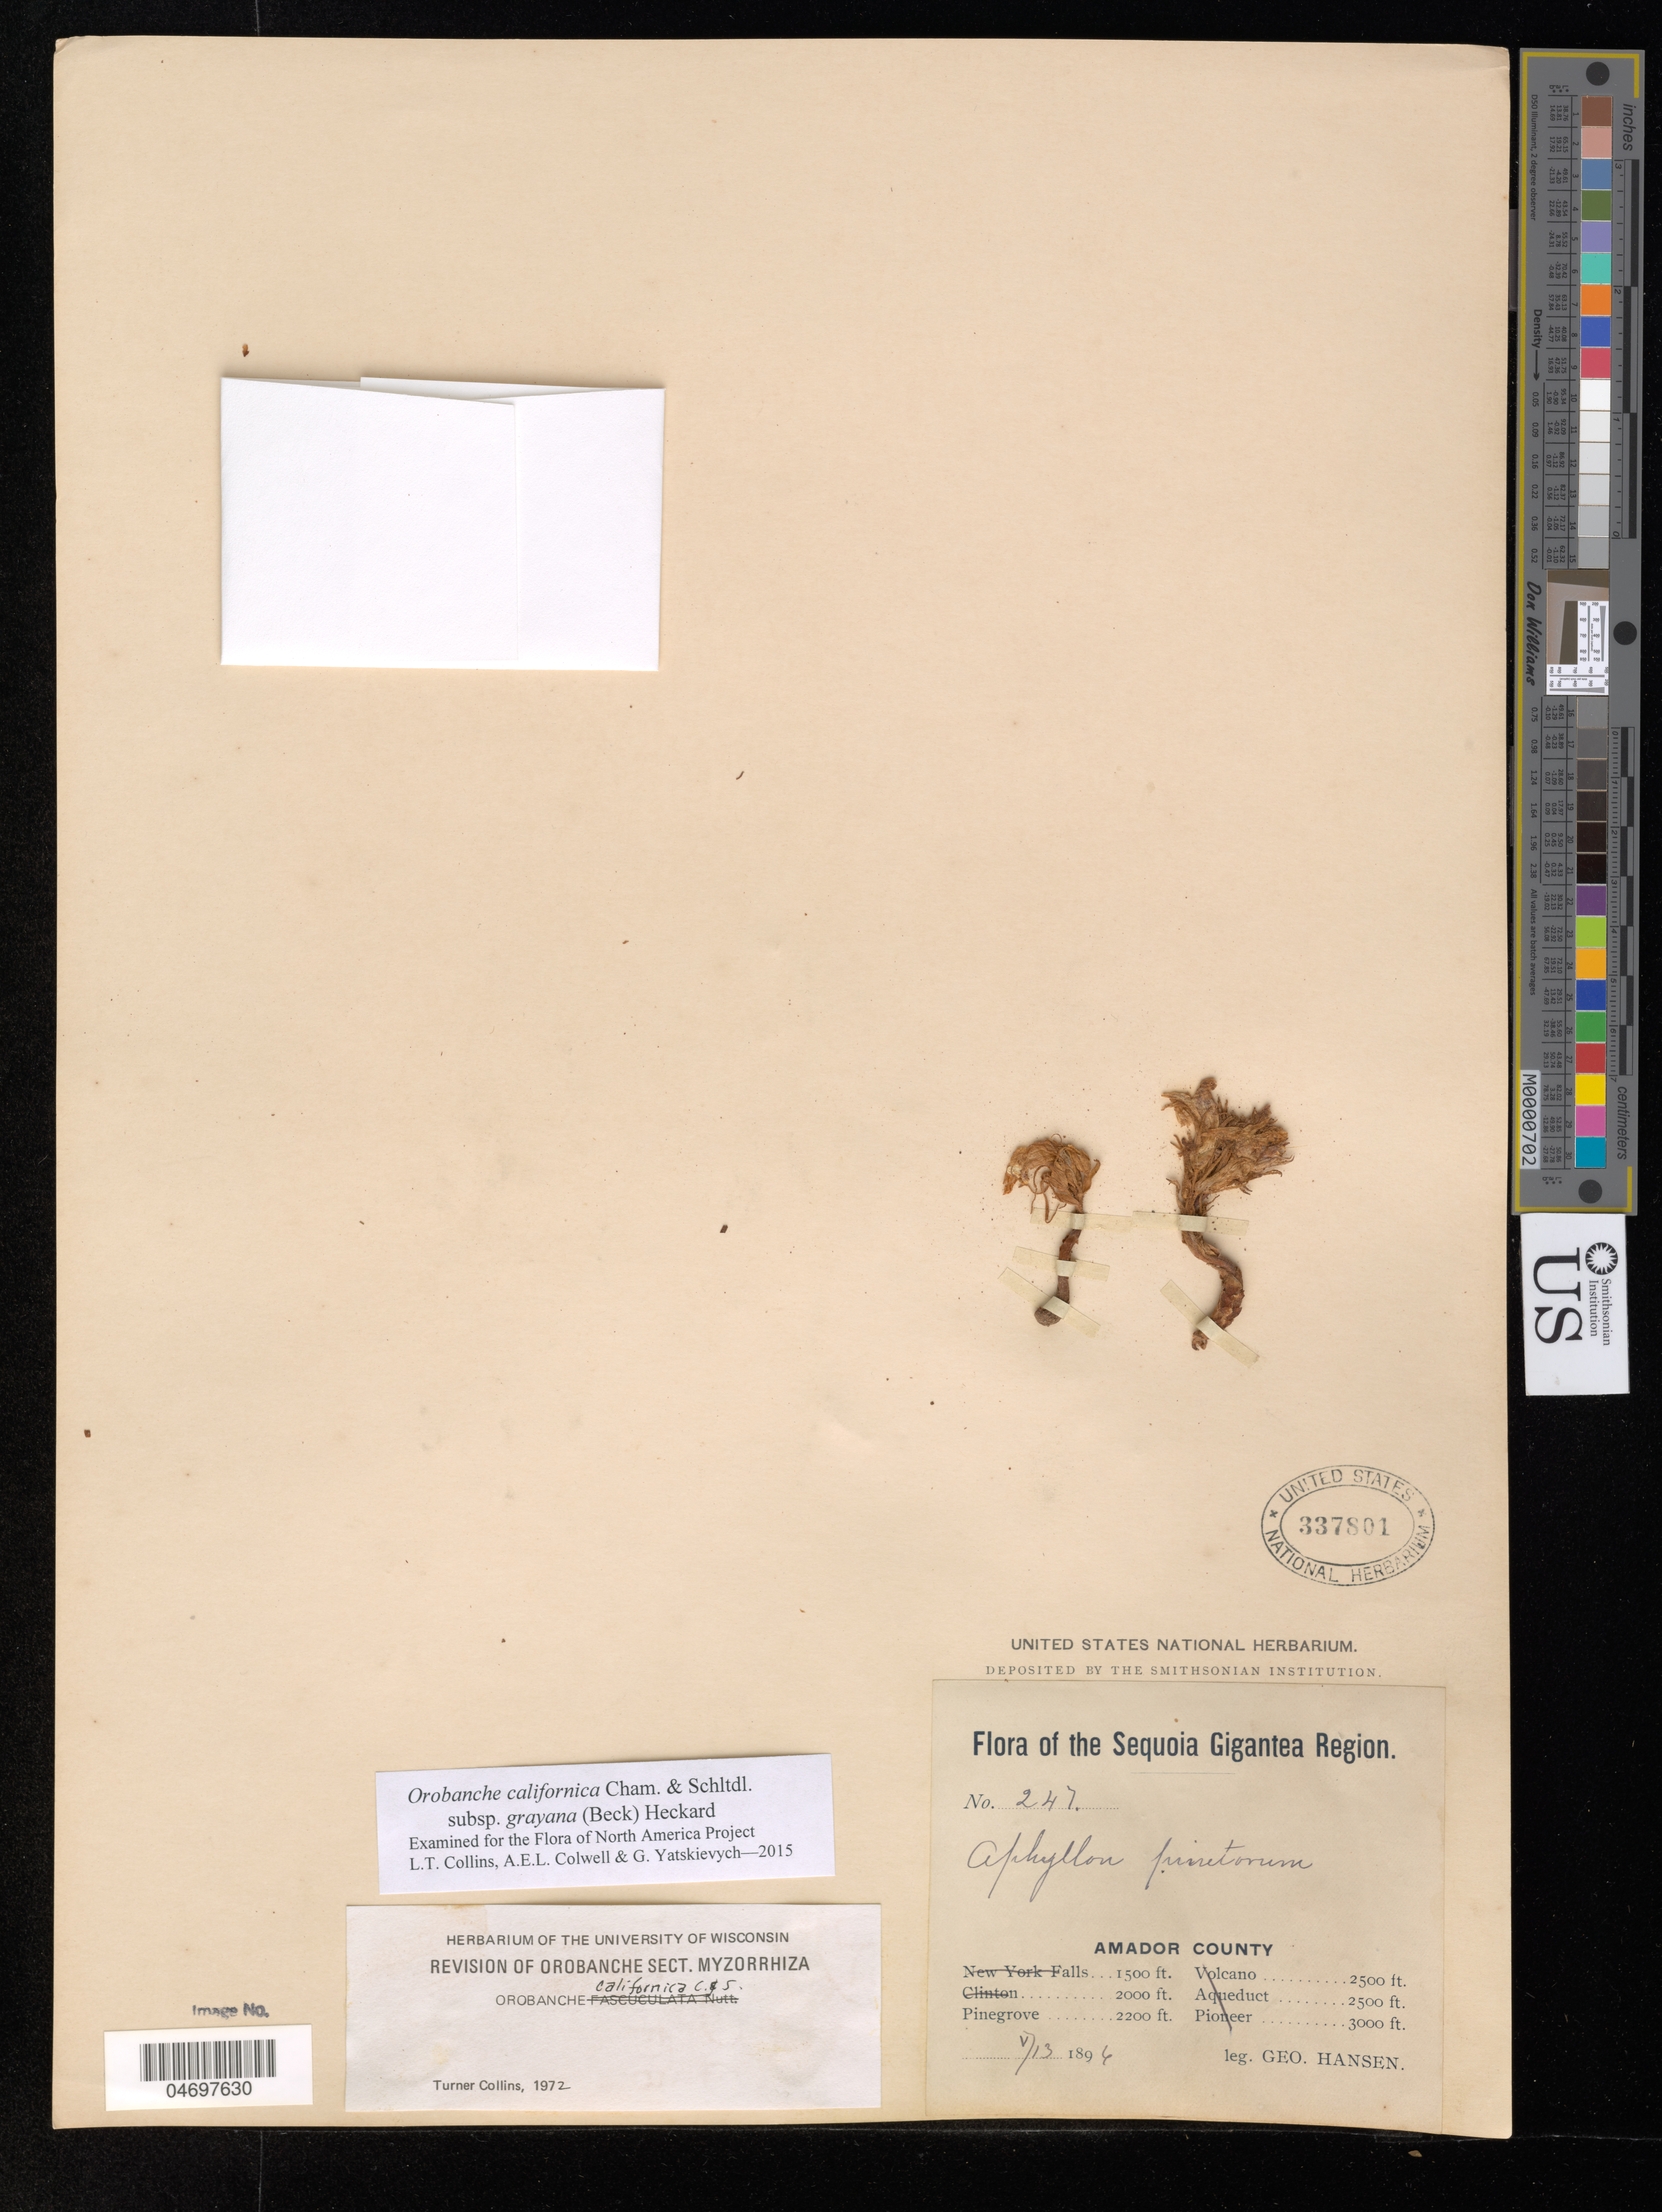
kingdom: Plantae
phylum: Tracheophyta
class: Magnoliopsida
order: Lamiales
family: Orobanchaceae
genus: Orobanche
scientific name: Orobanche californica subsp. grayana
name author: (Beck) Heckard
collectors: G. Hansen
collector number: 247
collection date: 1896-05-13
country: United States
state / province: California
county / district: Amador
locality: The Sequoia Gigantea Region, Pinegrove.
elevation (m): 671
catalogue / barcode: US 337801